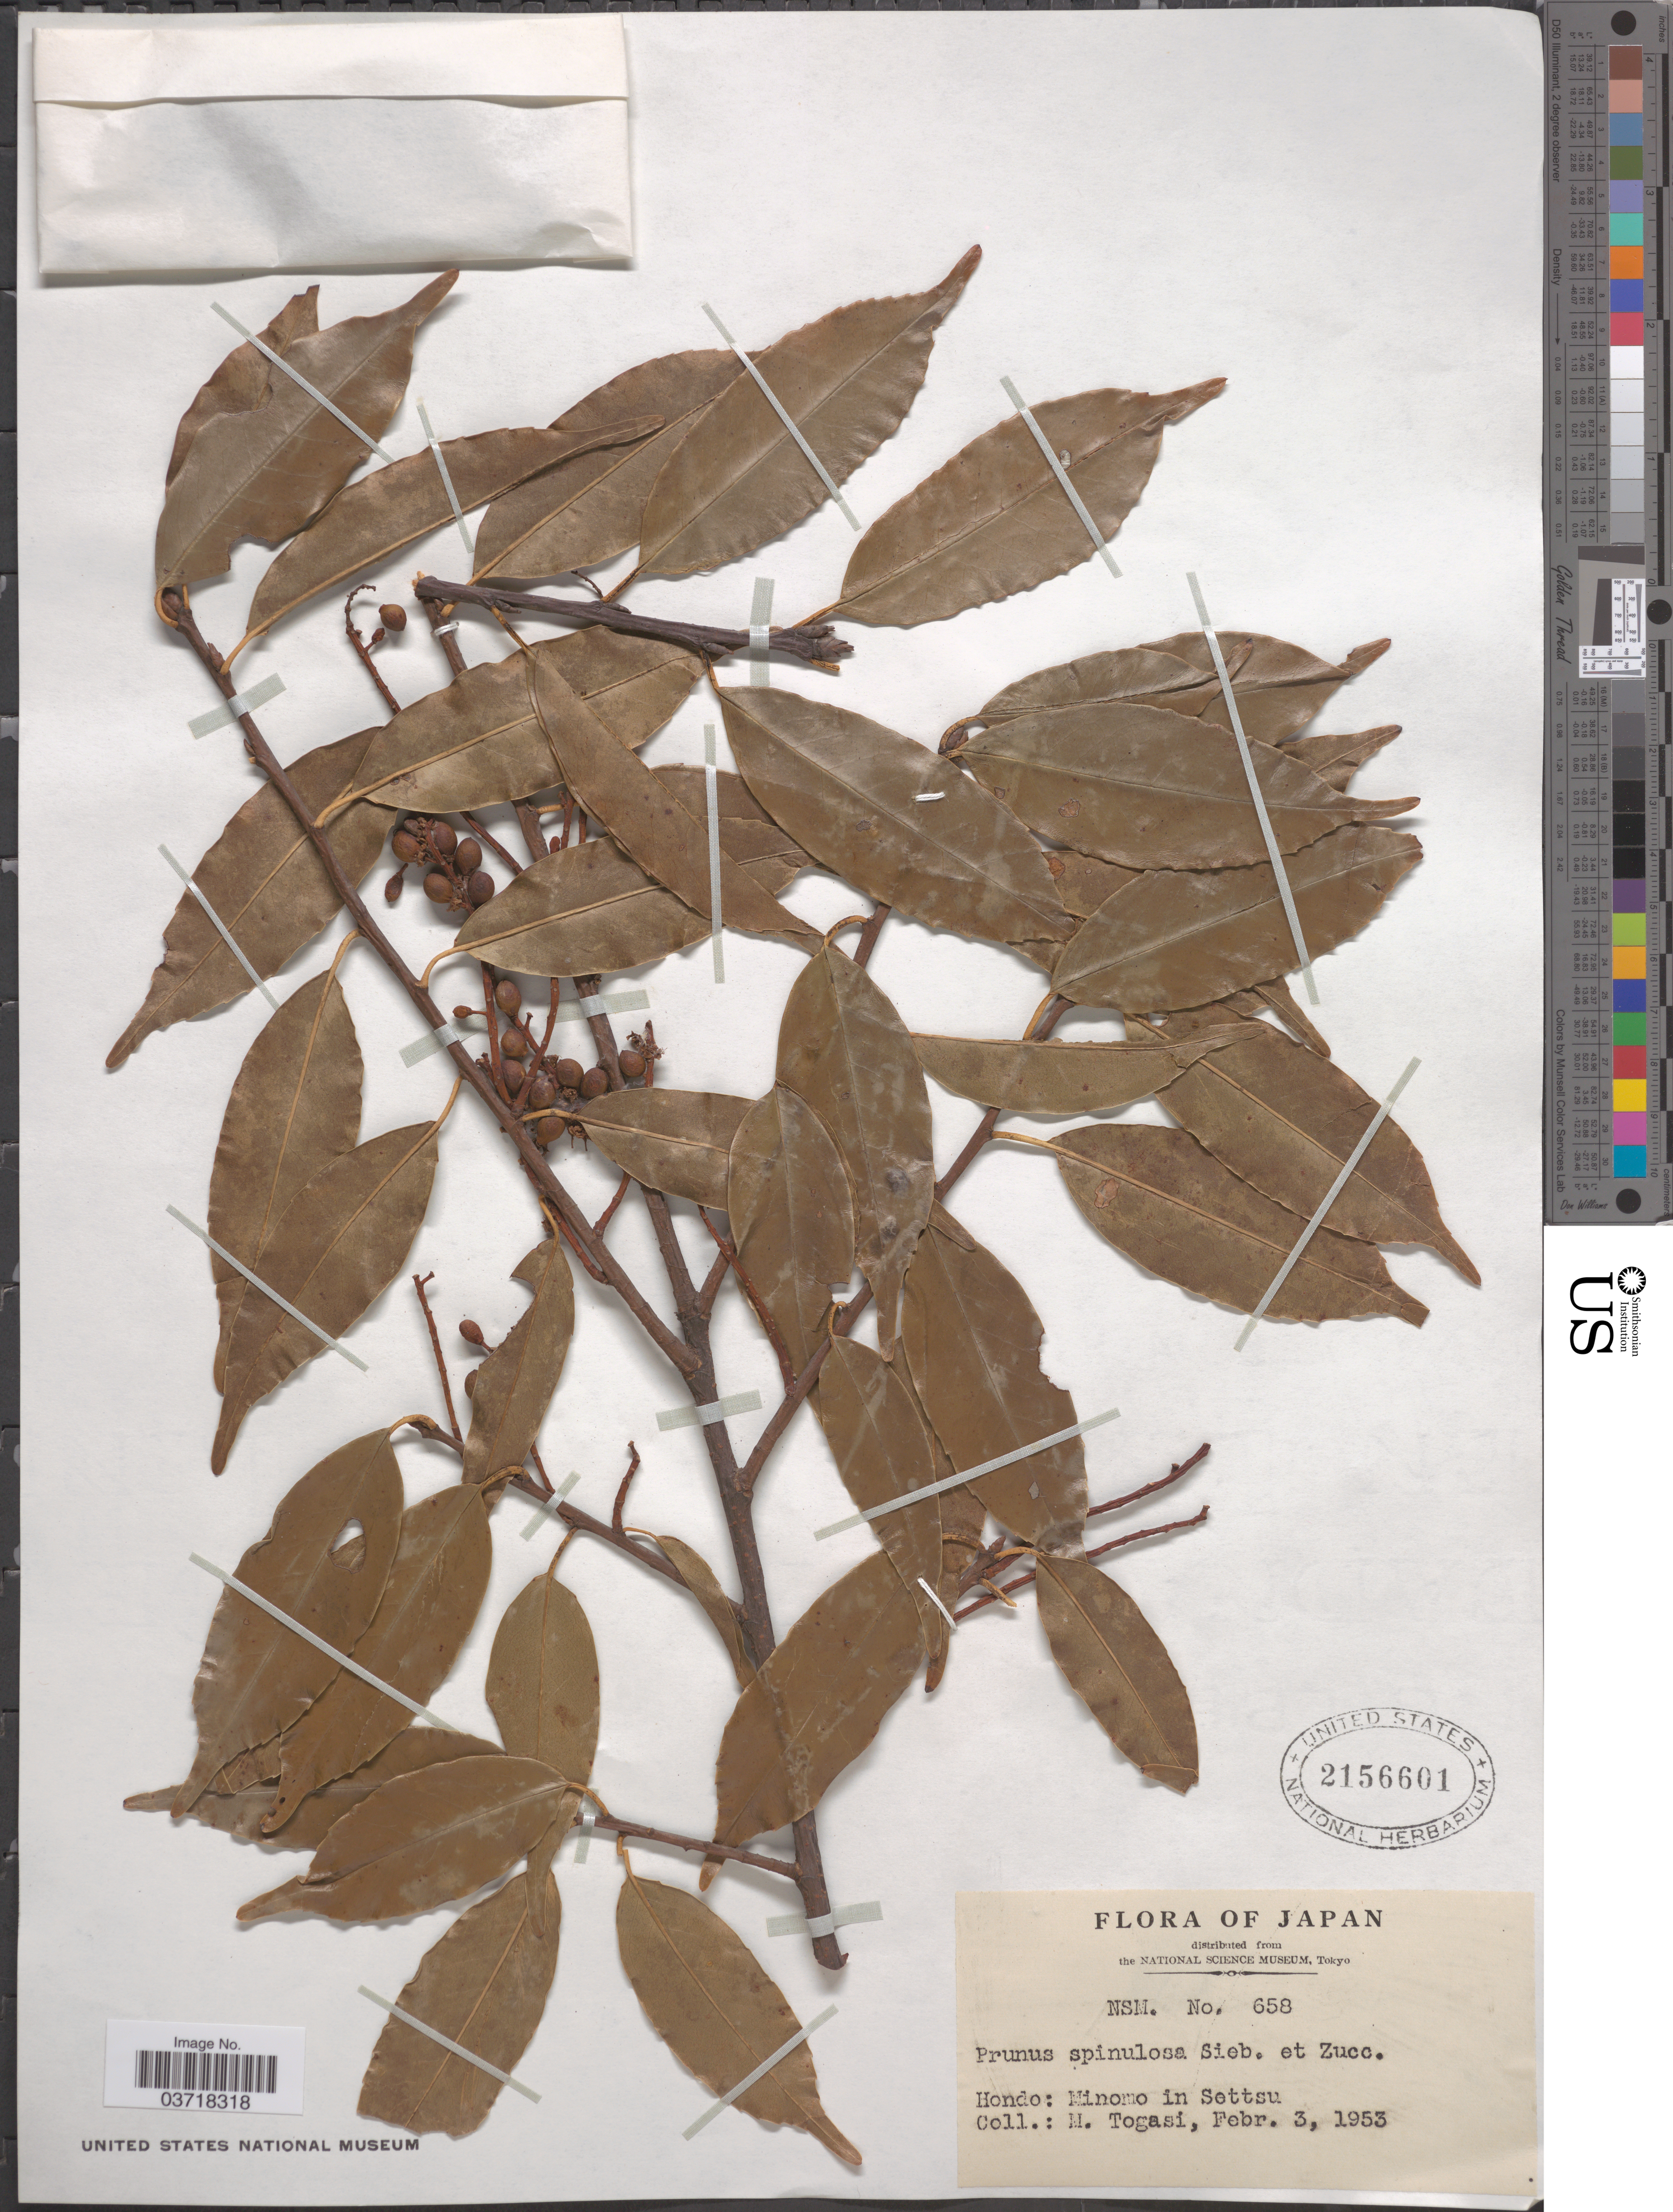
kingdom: Plantae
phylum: Tracheophyta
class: Magnoliopsida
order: Rosales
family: Rosaceae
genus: Prunus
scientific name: Prunus spinulosa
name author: Siebold & Zucc.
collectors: M. Togasi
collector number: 658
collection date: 1953-02-03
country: Japan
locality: Hondo: Minomo in Settsu.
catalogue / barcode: US 2156601